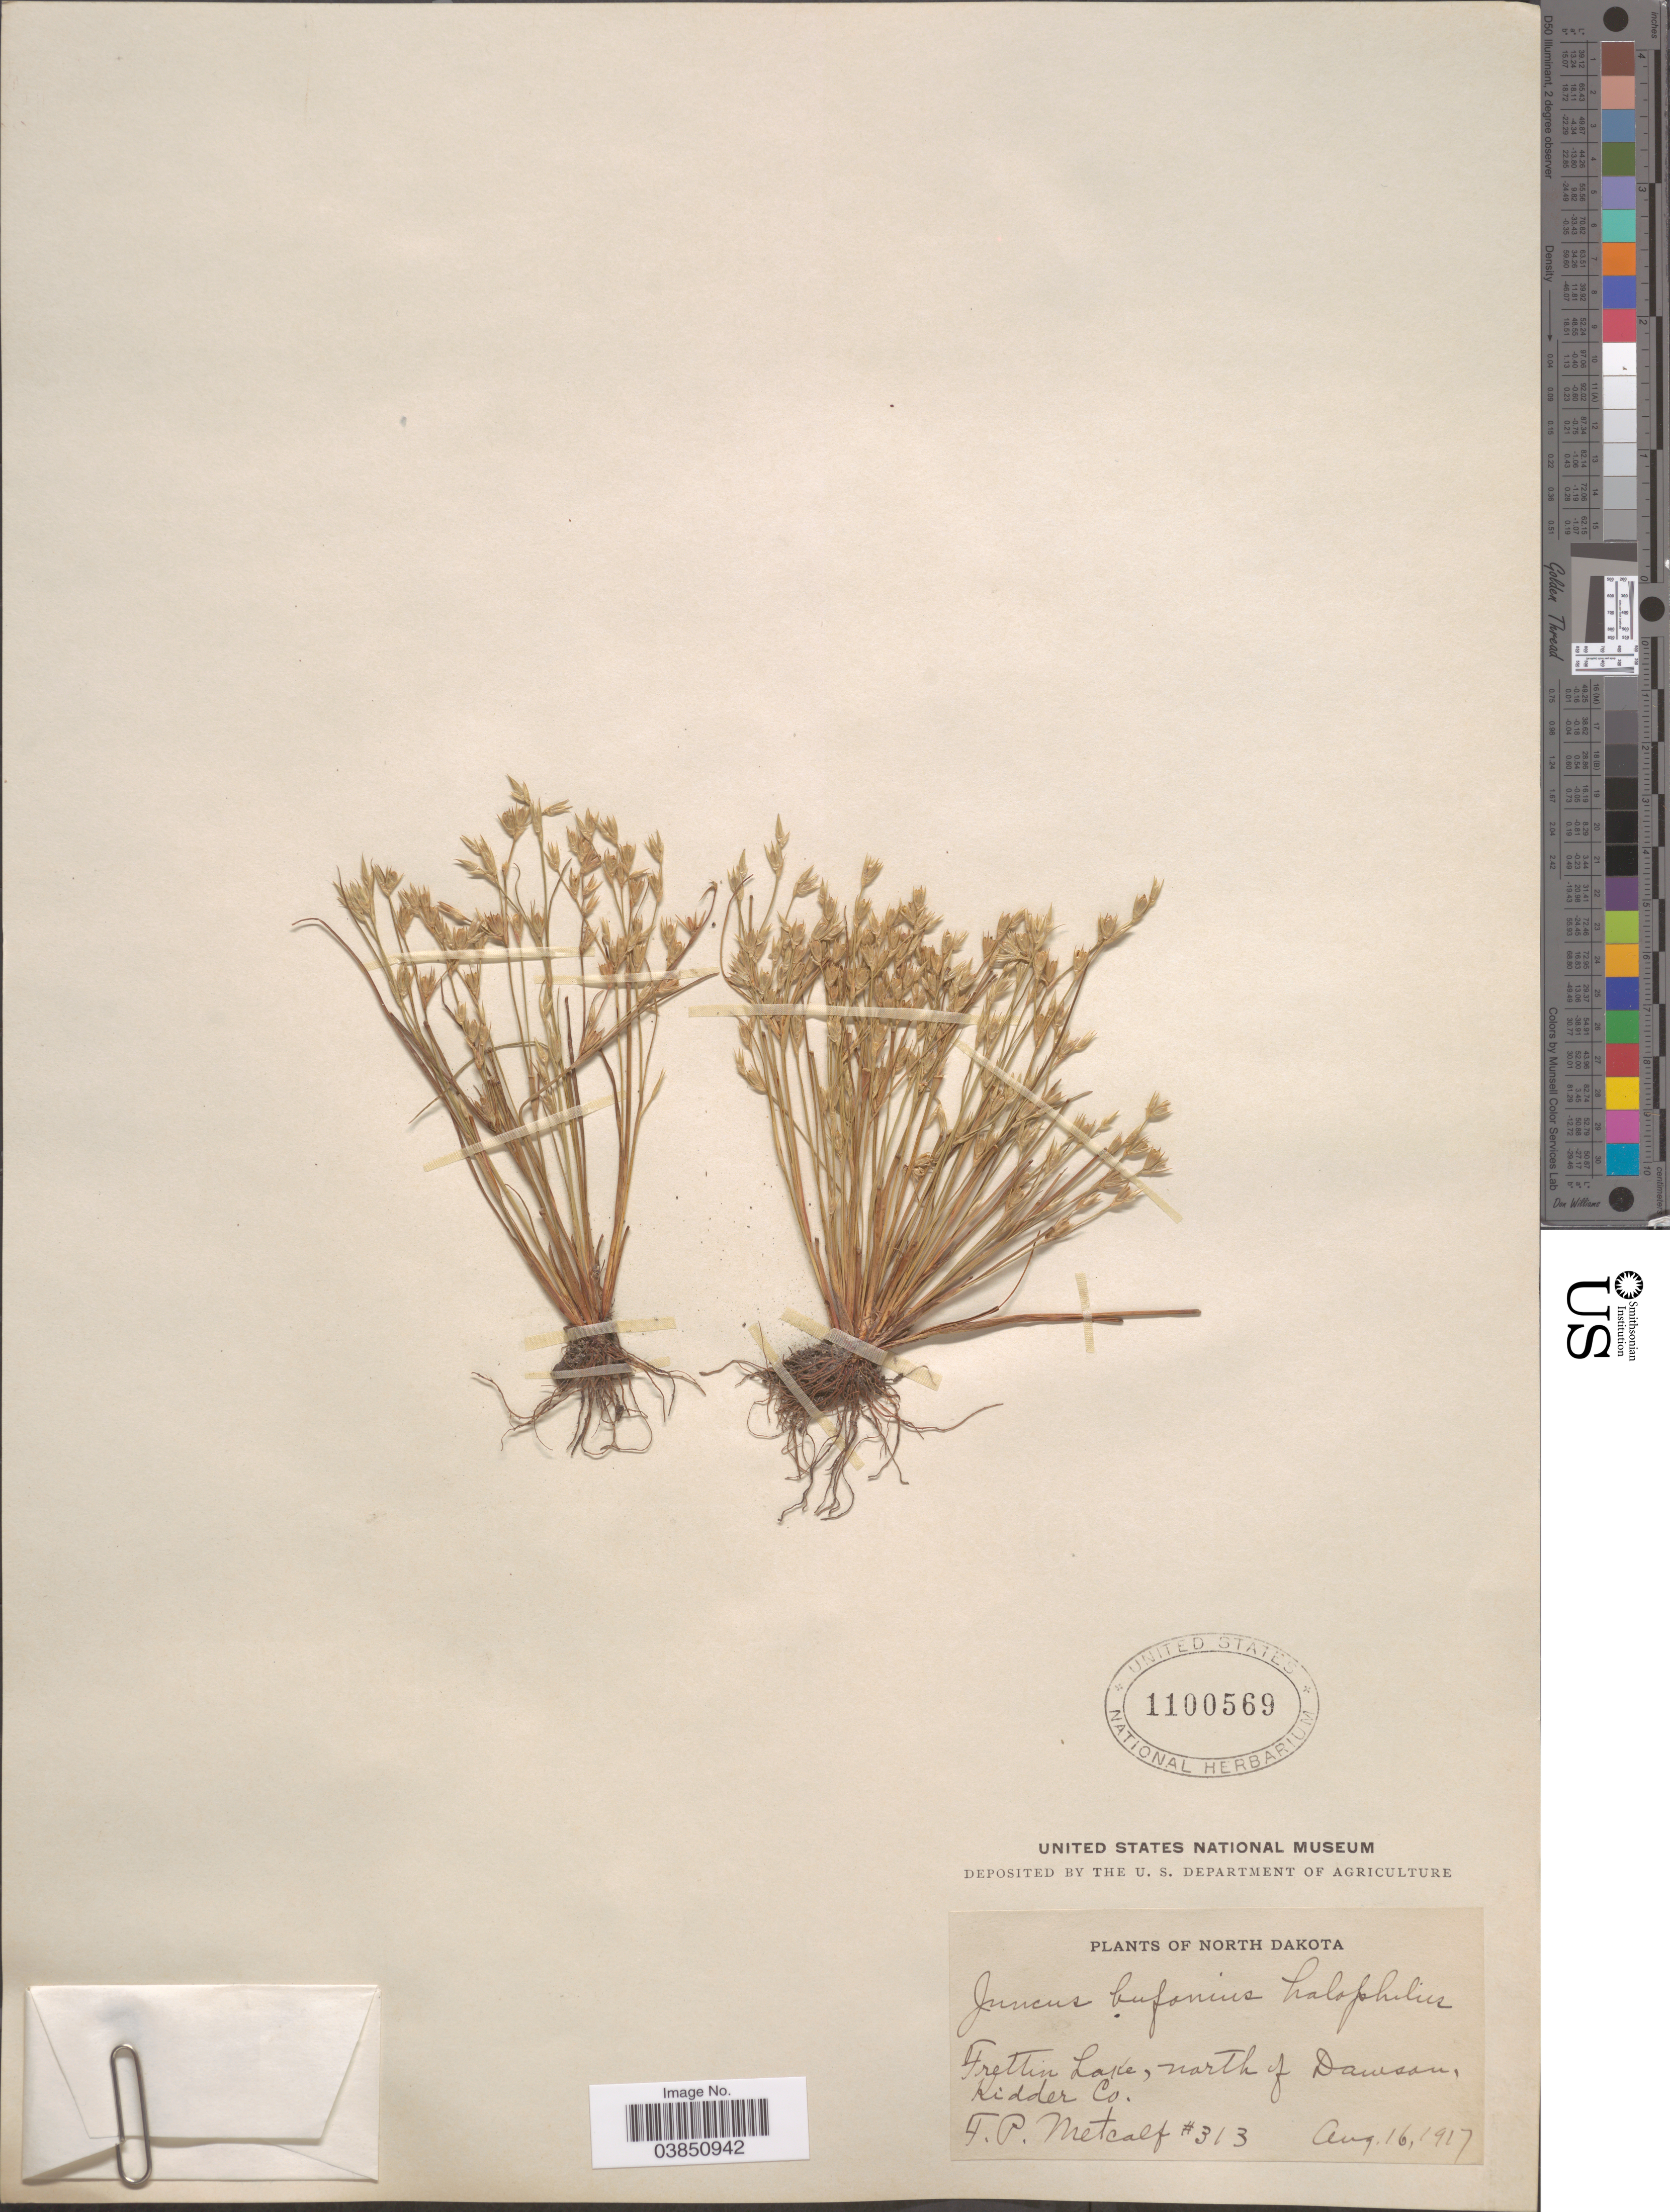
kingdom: Plantae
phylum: Tracheophyta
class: Liliopsida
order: Poales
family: Juncaceae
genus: Juncus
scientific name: Juncus bufonius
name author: L.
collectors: F. Metcalf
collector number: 313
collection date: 1917-08-16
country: United States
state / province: North Dakota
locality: Frettin Lake, north of Dawson, Kidder Co.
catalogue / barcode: US 1100569